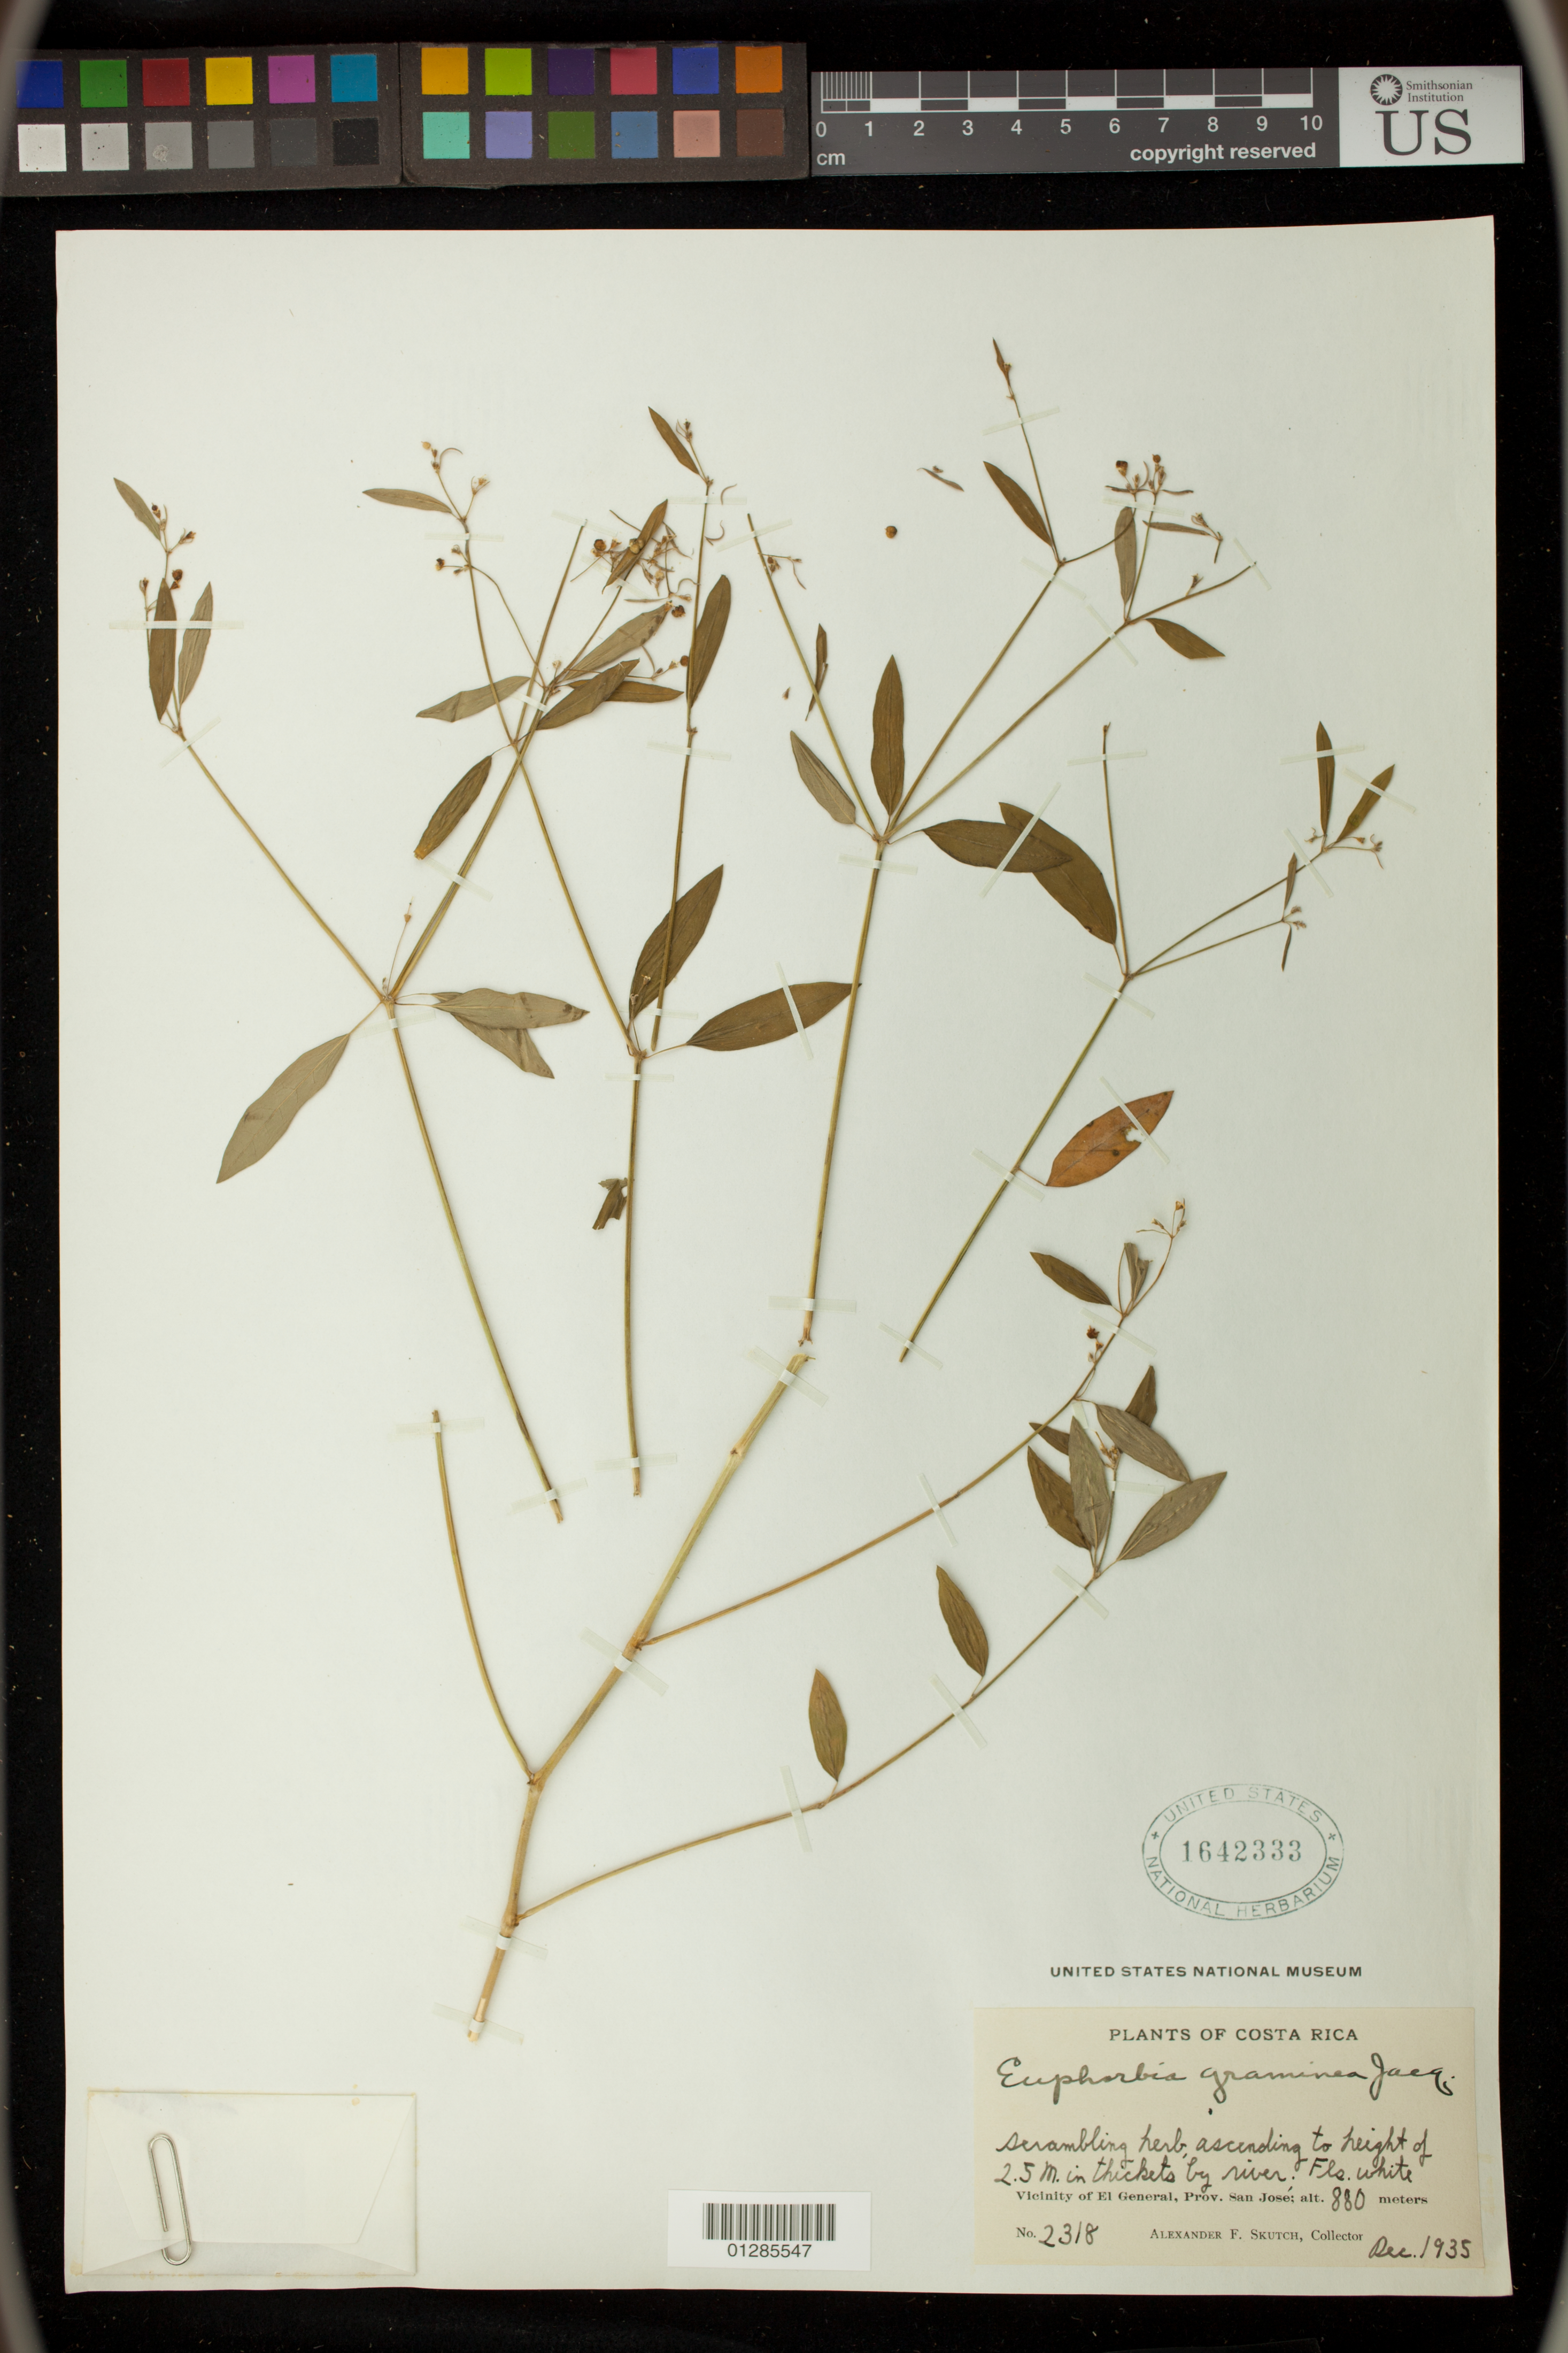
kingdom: Plantae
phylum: Tracheophyta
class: Magnoliopsida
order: Malpighiales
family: Euphorbiaceae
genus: Euphorbia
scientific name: Euphorbia graminea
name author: Jacq.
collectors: A. F. Skutch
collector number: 2318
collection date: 1935-12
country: Costa Rica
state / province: San Jose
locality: Vicinity of El General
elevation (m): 880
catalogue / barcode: US 1642333